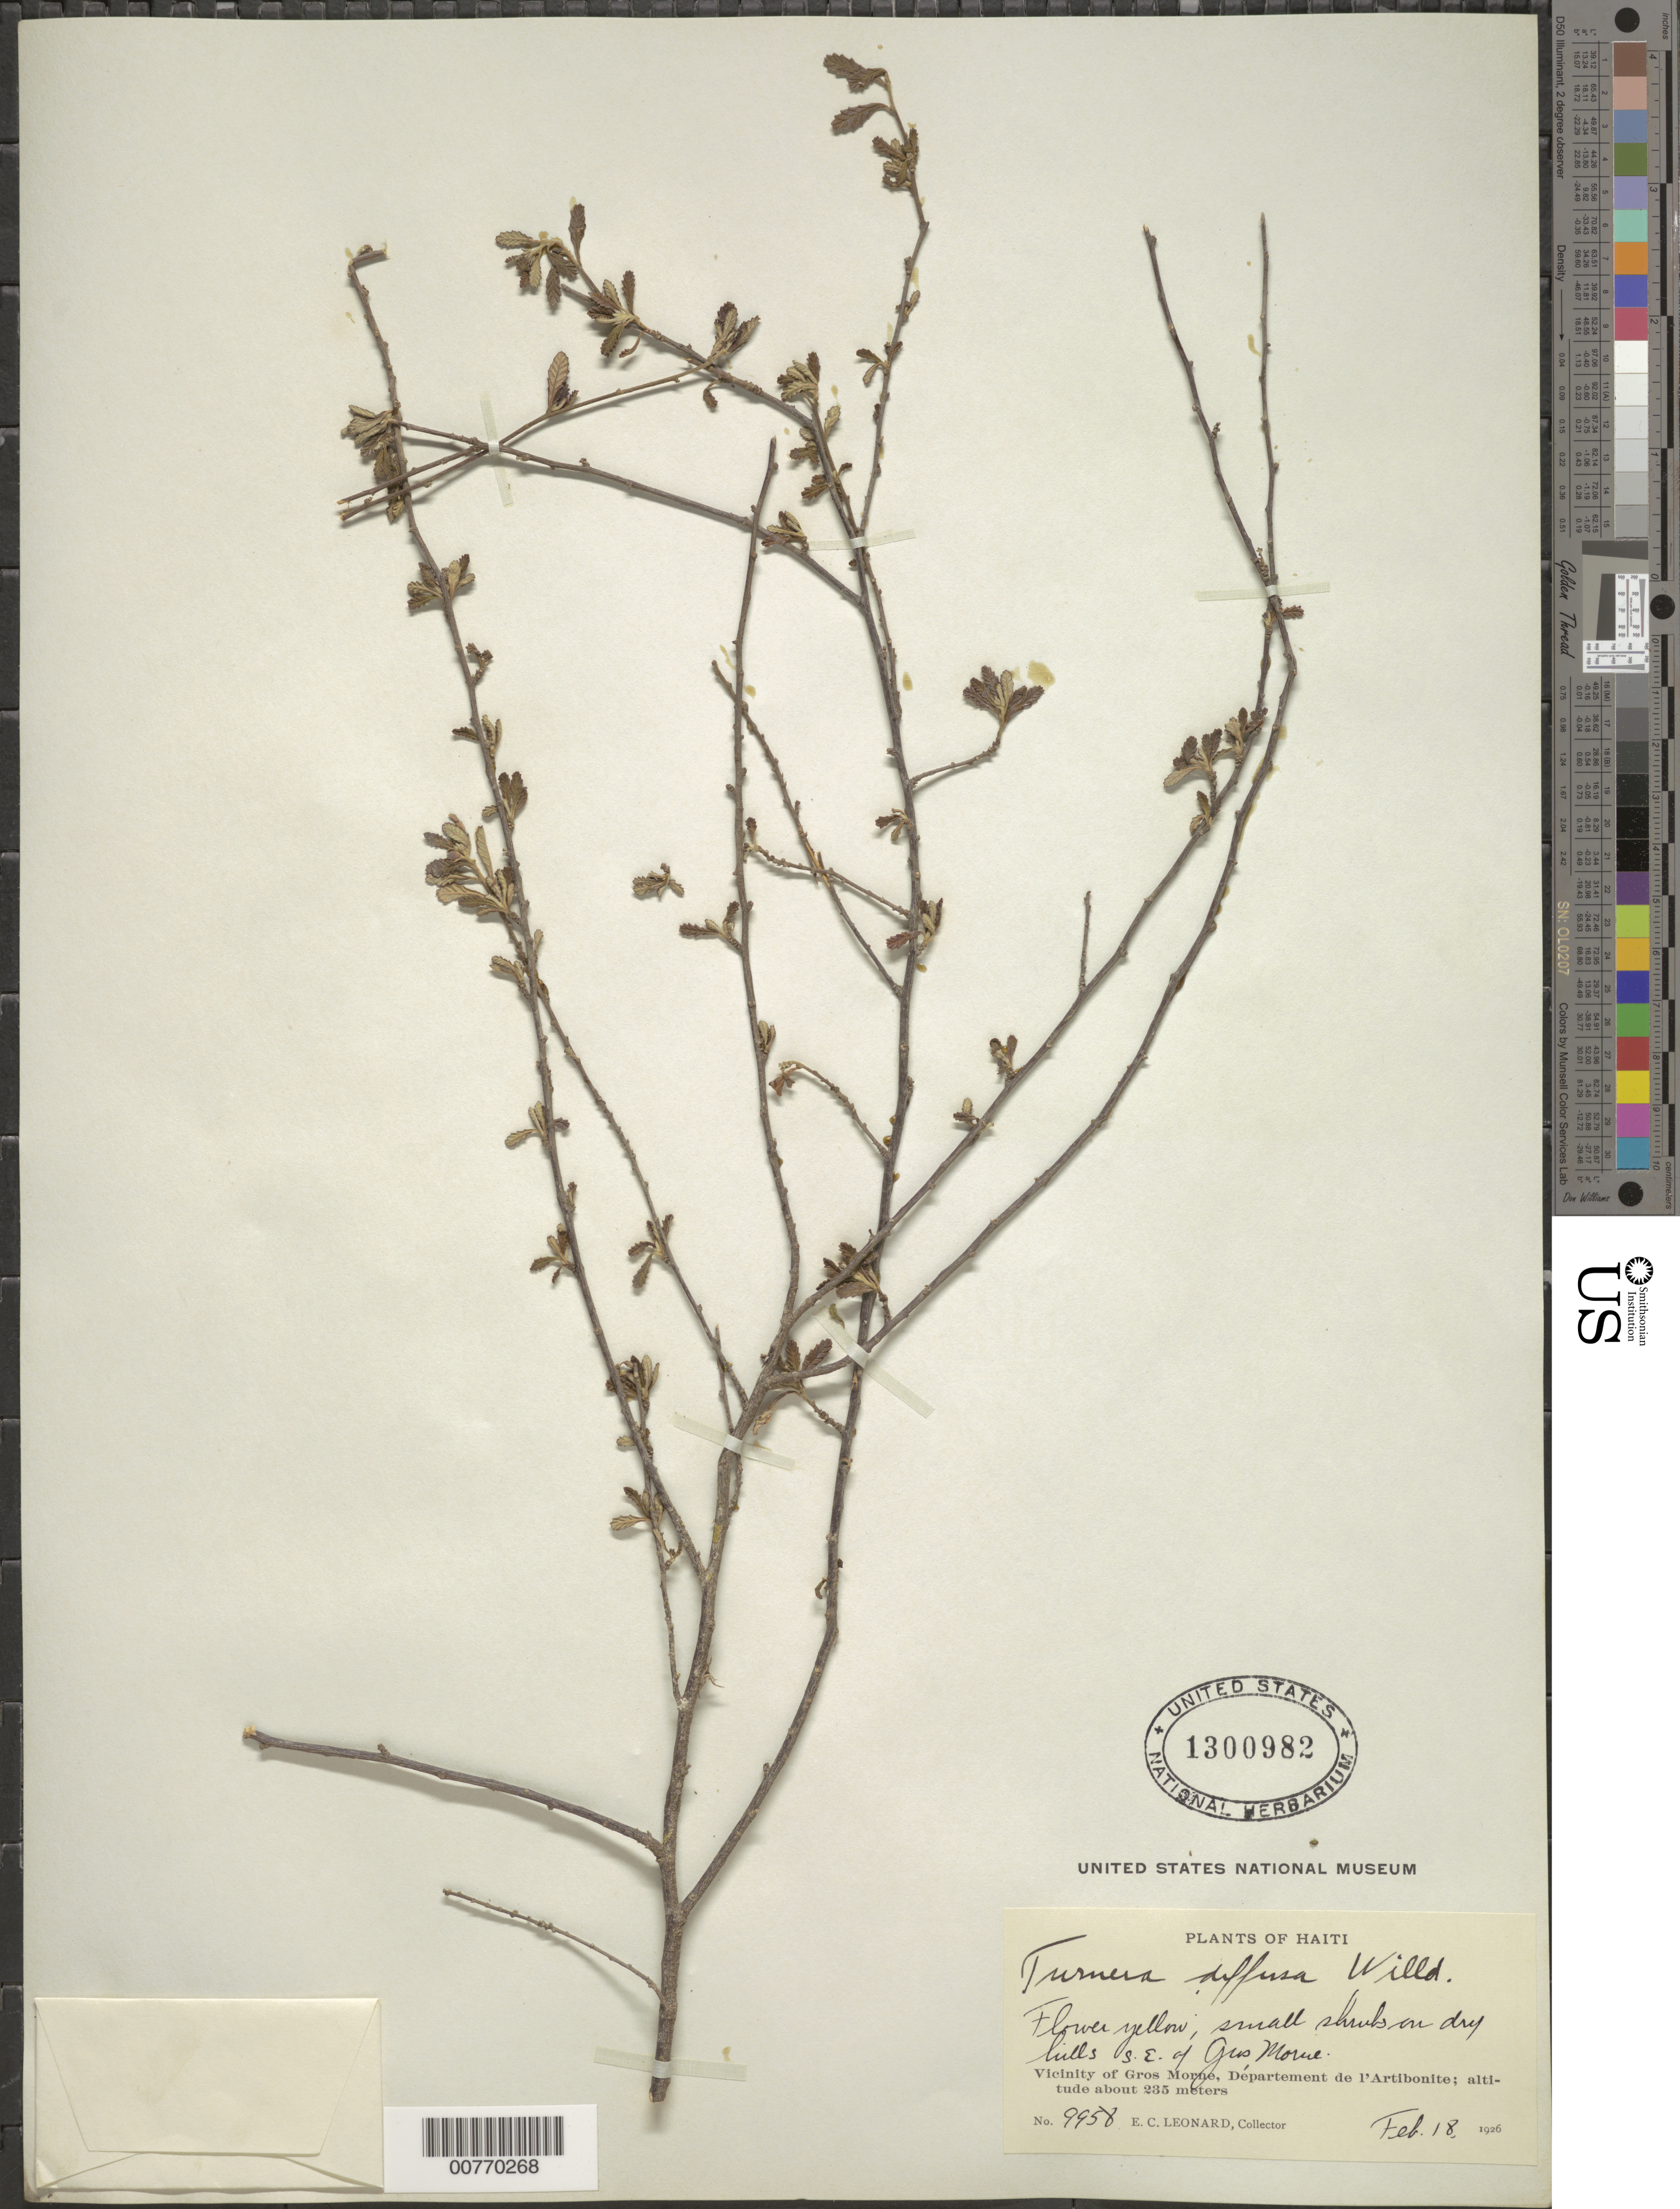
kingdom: Plantae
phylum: Tracheophyta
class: Magnoliopsida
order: Malpighiales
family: Turneraceae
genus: Turnera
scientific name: Turnera diffusa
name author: Willd. ex Schult.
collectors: E. C. Leonard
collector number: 9958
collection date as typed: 18 Feb 1926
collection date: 1926-02-18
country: Haiti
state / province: Artibonite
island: Hispaniola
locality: Vicinity of Gros Morne, s.e. of Gros Morne.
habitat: Dry hills.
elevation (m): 235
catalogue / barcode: US 1300982